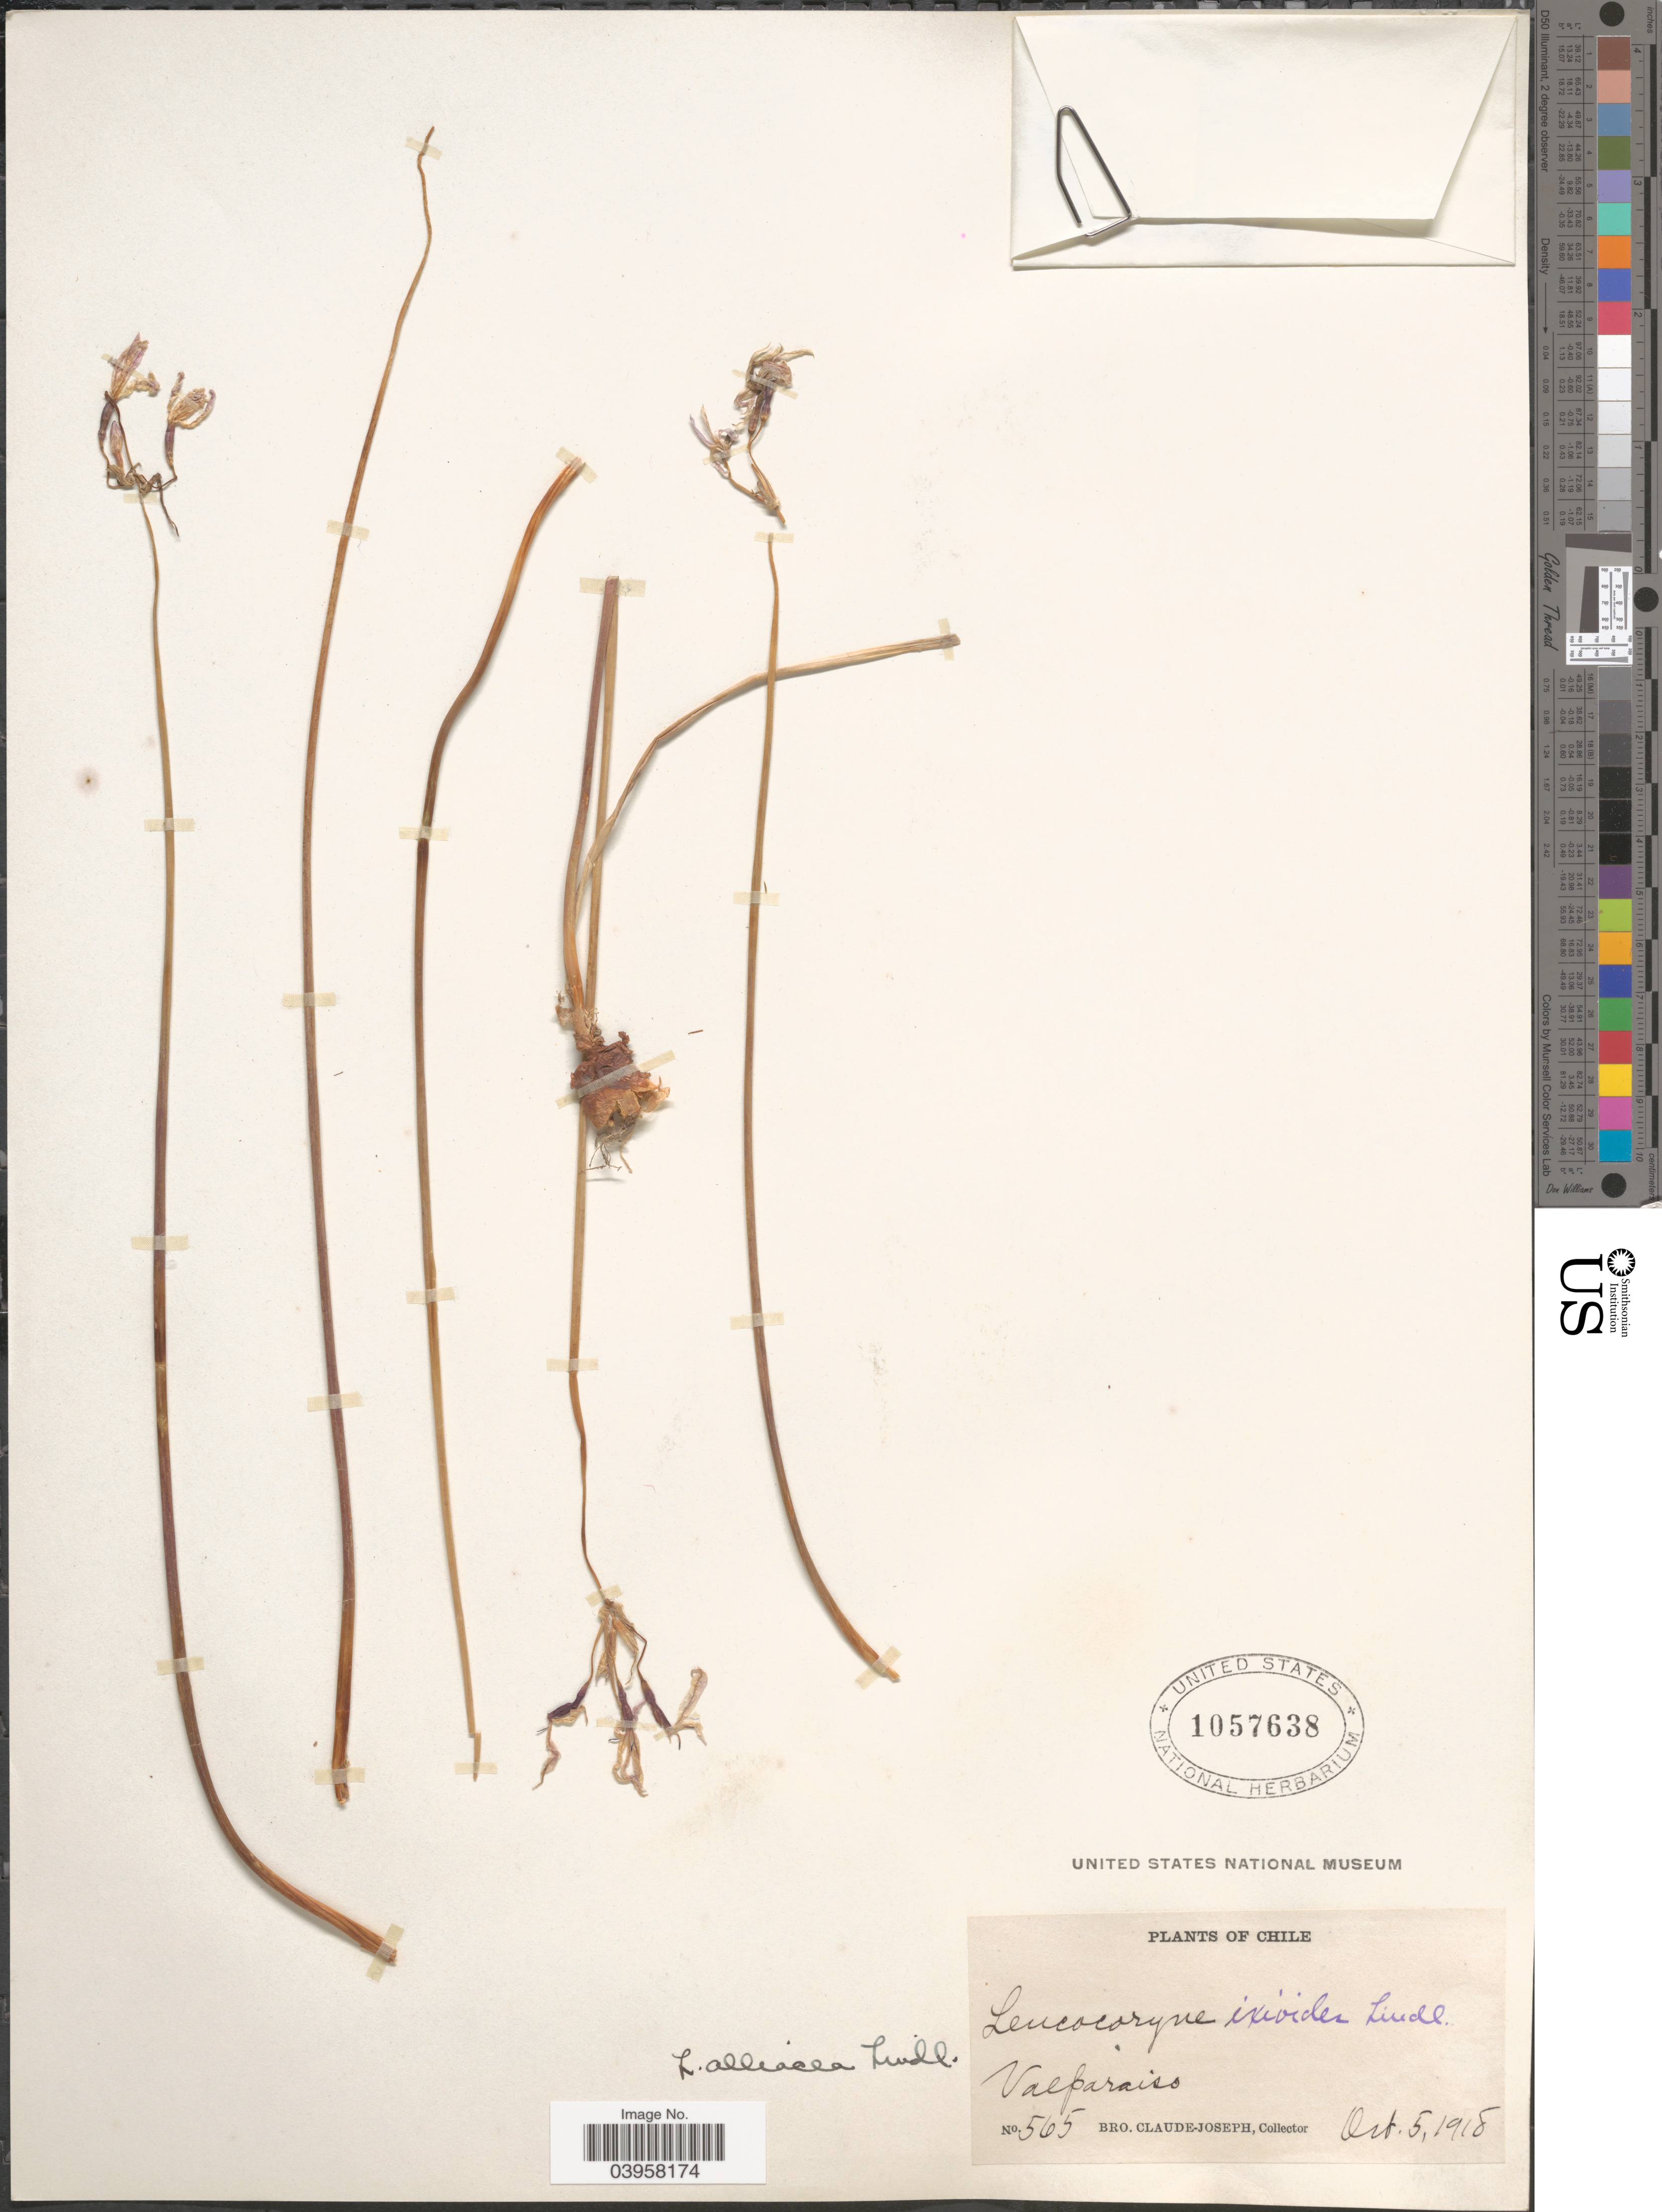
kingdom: Plantae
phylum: Tracheophyta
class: Liliopsida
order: Asparagales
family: Amaryllidaceae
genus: Leucocoryne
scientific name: Leucocoryne alliacea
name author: Lindl.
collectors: Bro. Claude-Joseph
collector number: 565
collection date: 1918-10-05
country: Chile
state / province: Valparaíso (V)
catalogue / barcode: US 1057638